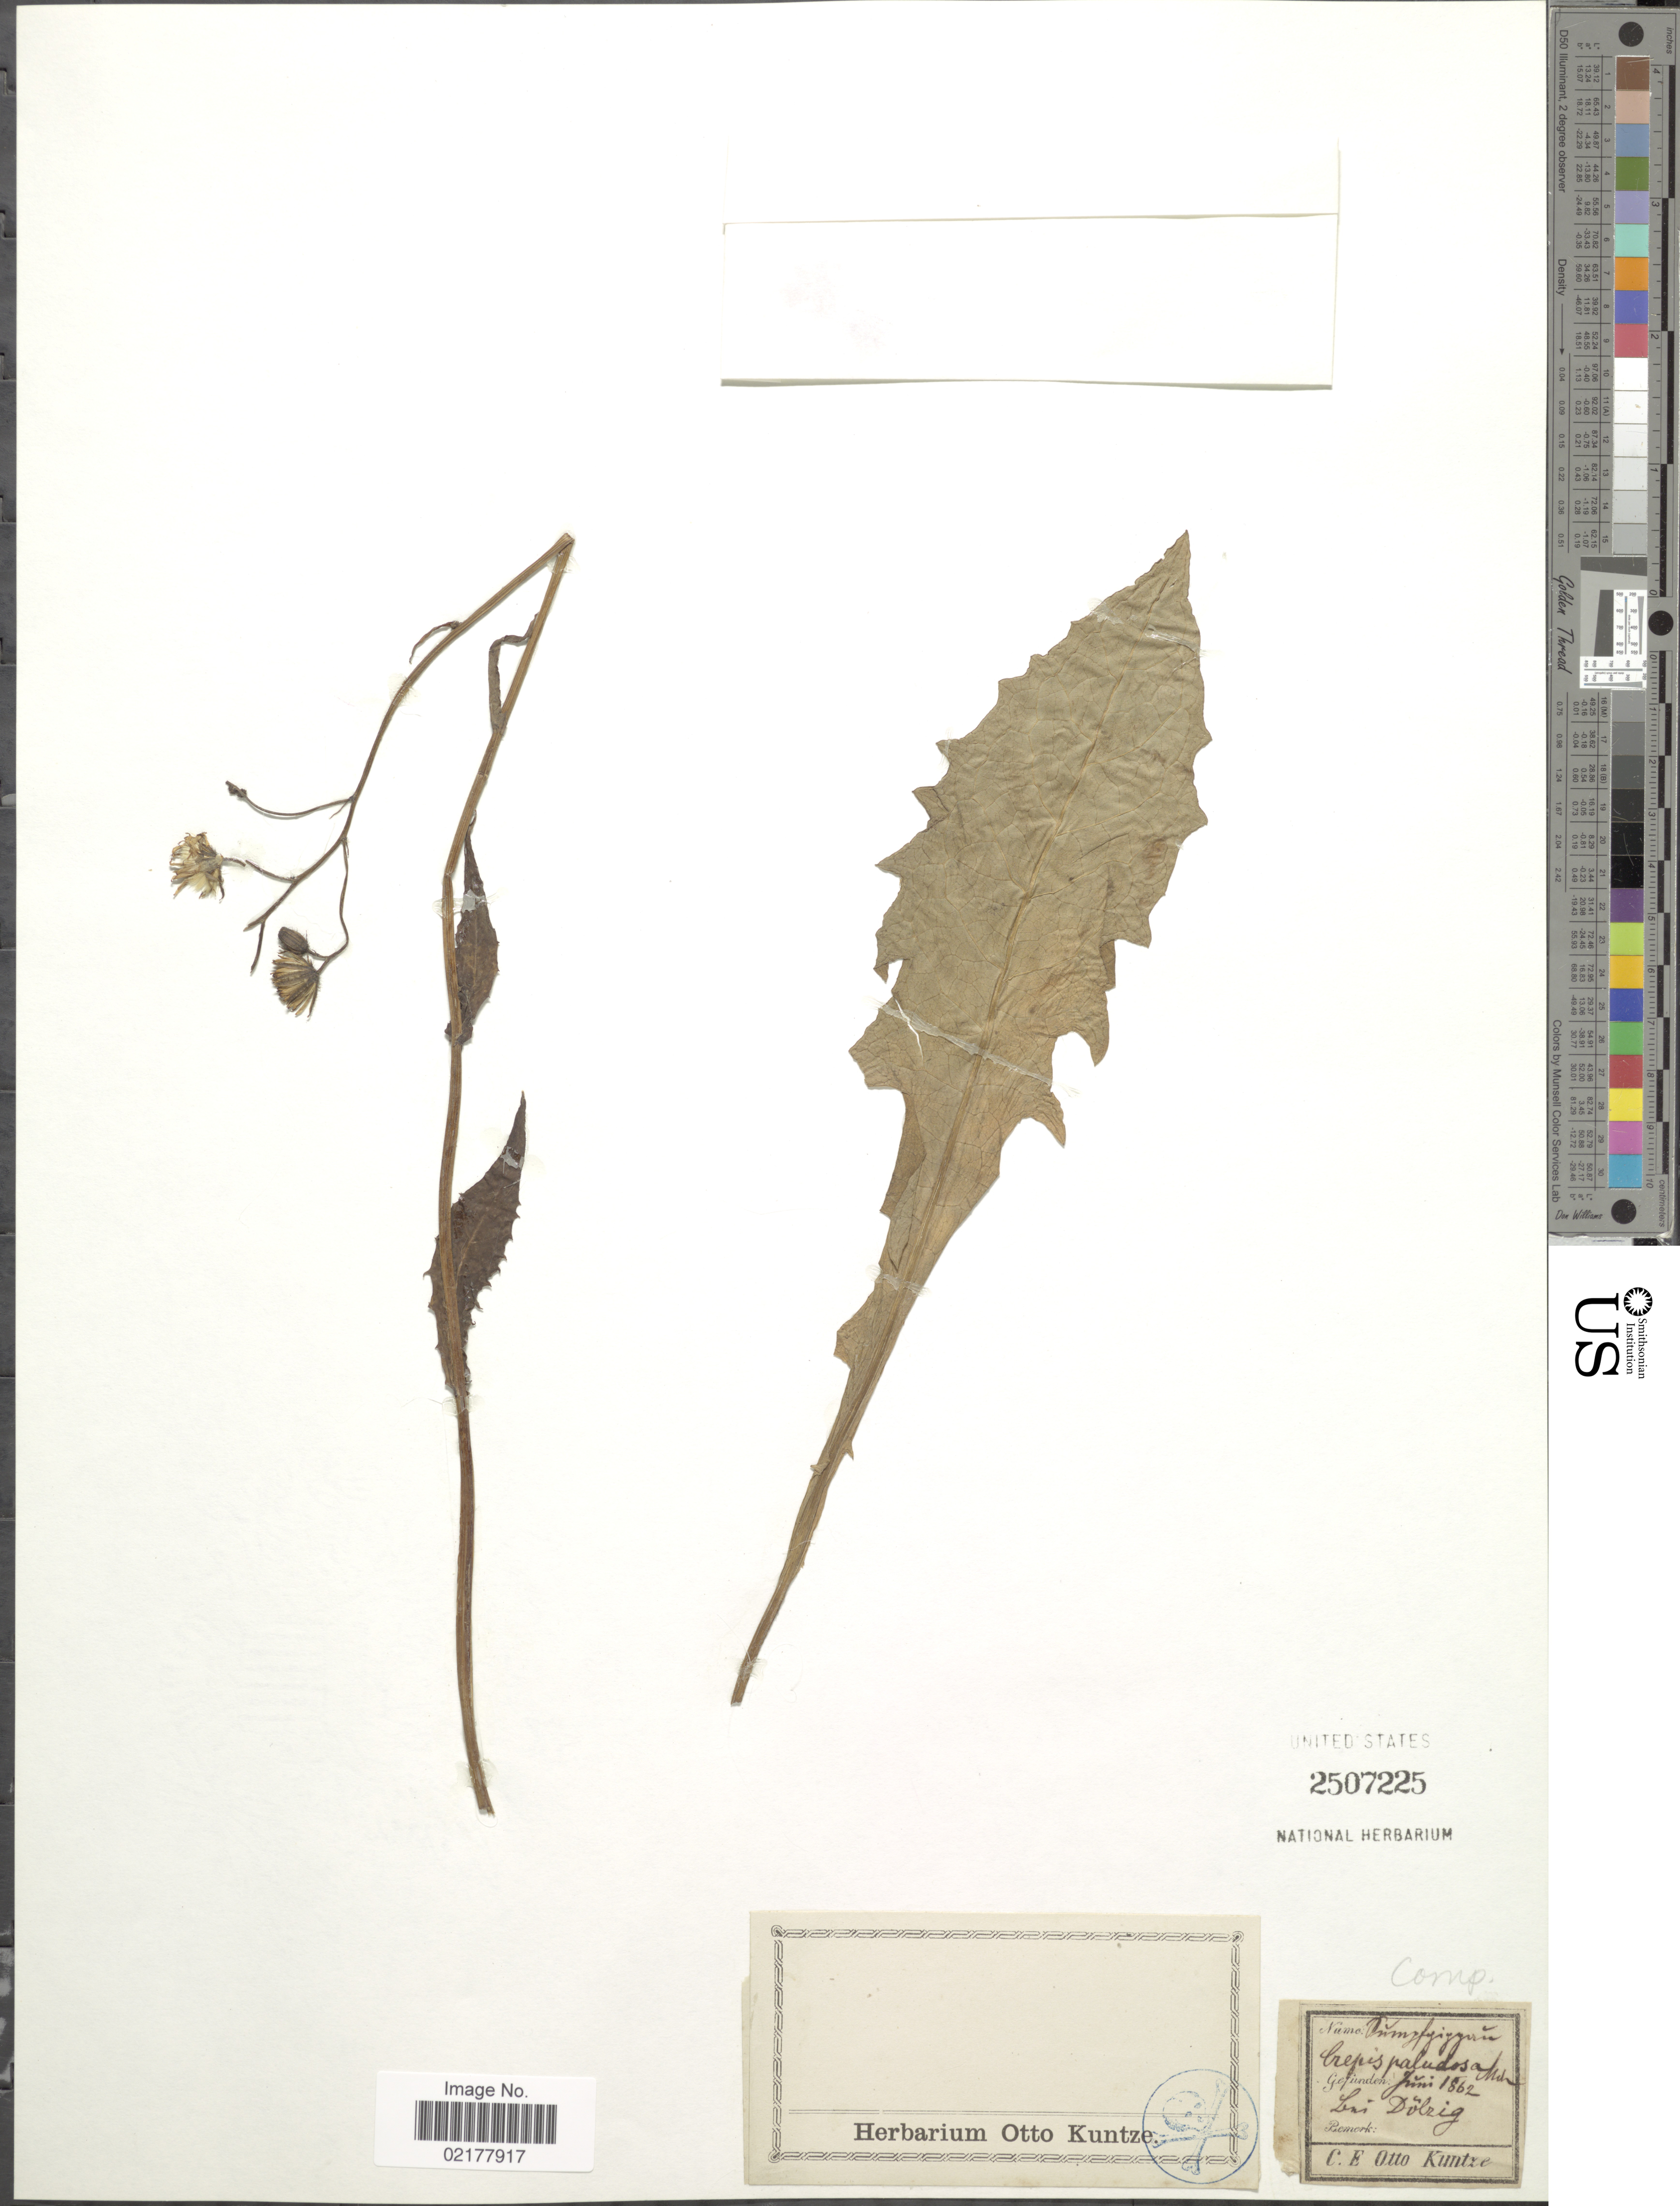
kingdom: Plantae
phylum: Tracheophyta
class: Magnoliopsida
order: Asterales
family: Asteraceae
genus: Crepis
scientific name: Crepis paludosa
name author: (L.) Moench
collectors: C.E.O. Kuntze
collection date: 1862-06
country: Germany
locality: Dölzig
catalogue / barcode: US 2507225